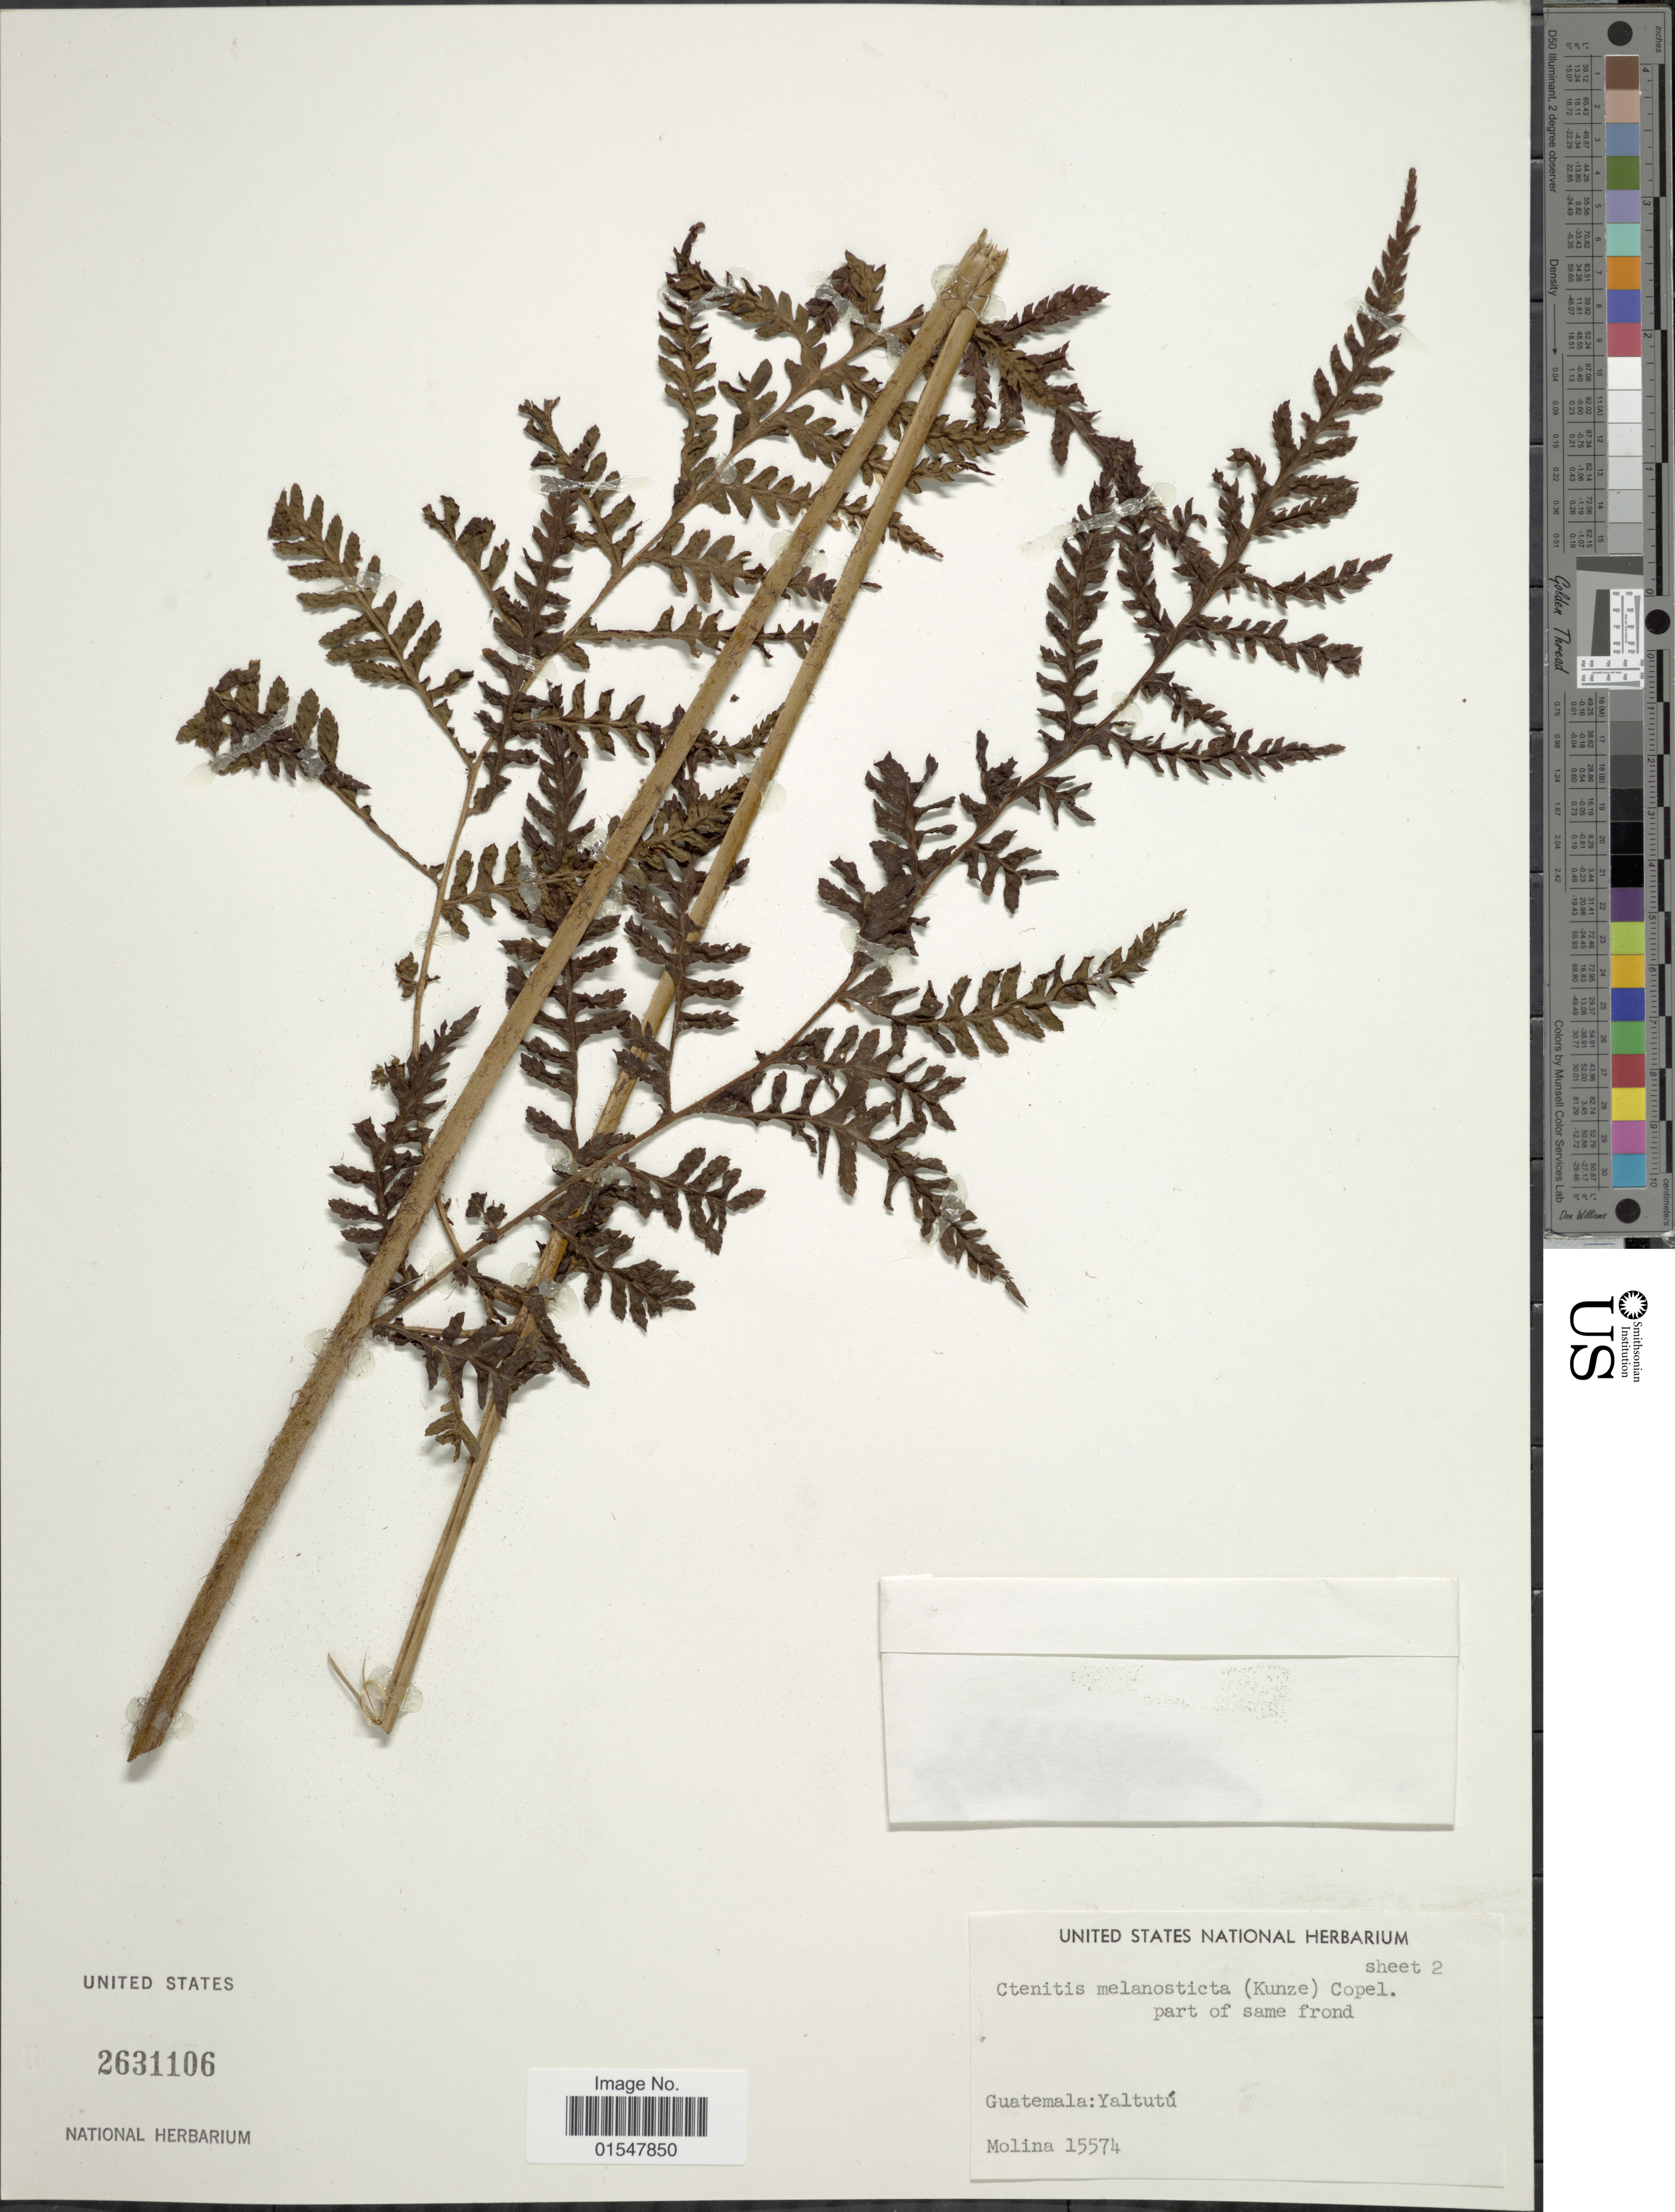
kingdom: Plantae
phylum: Tracheophyta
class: Polypodiopsida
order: Polypodiales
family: Dryopteridaceae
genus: Ctenitis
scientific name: Ctenitis melanosticta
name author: (Kunze) Copel.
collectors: -- Molina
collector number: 15574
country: Guatemala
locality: Guatemala, Yaltutú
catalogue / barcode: US 2631106